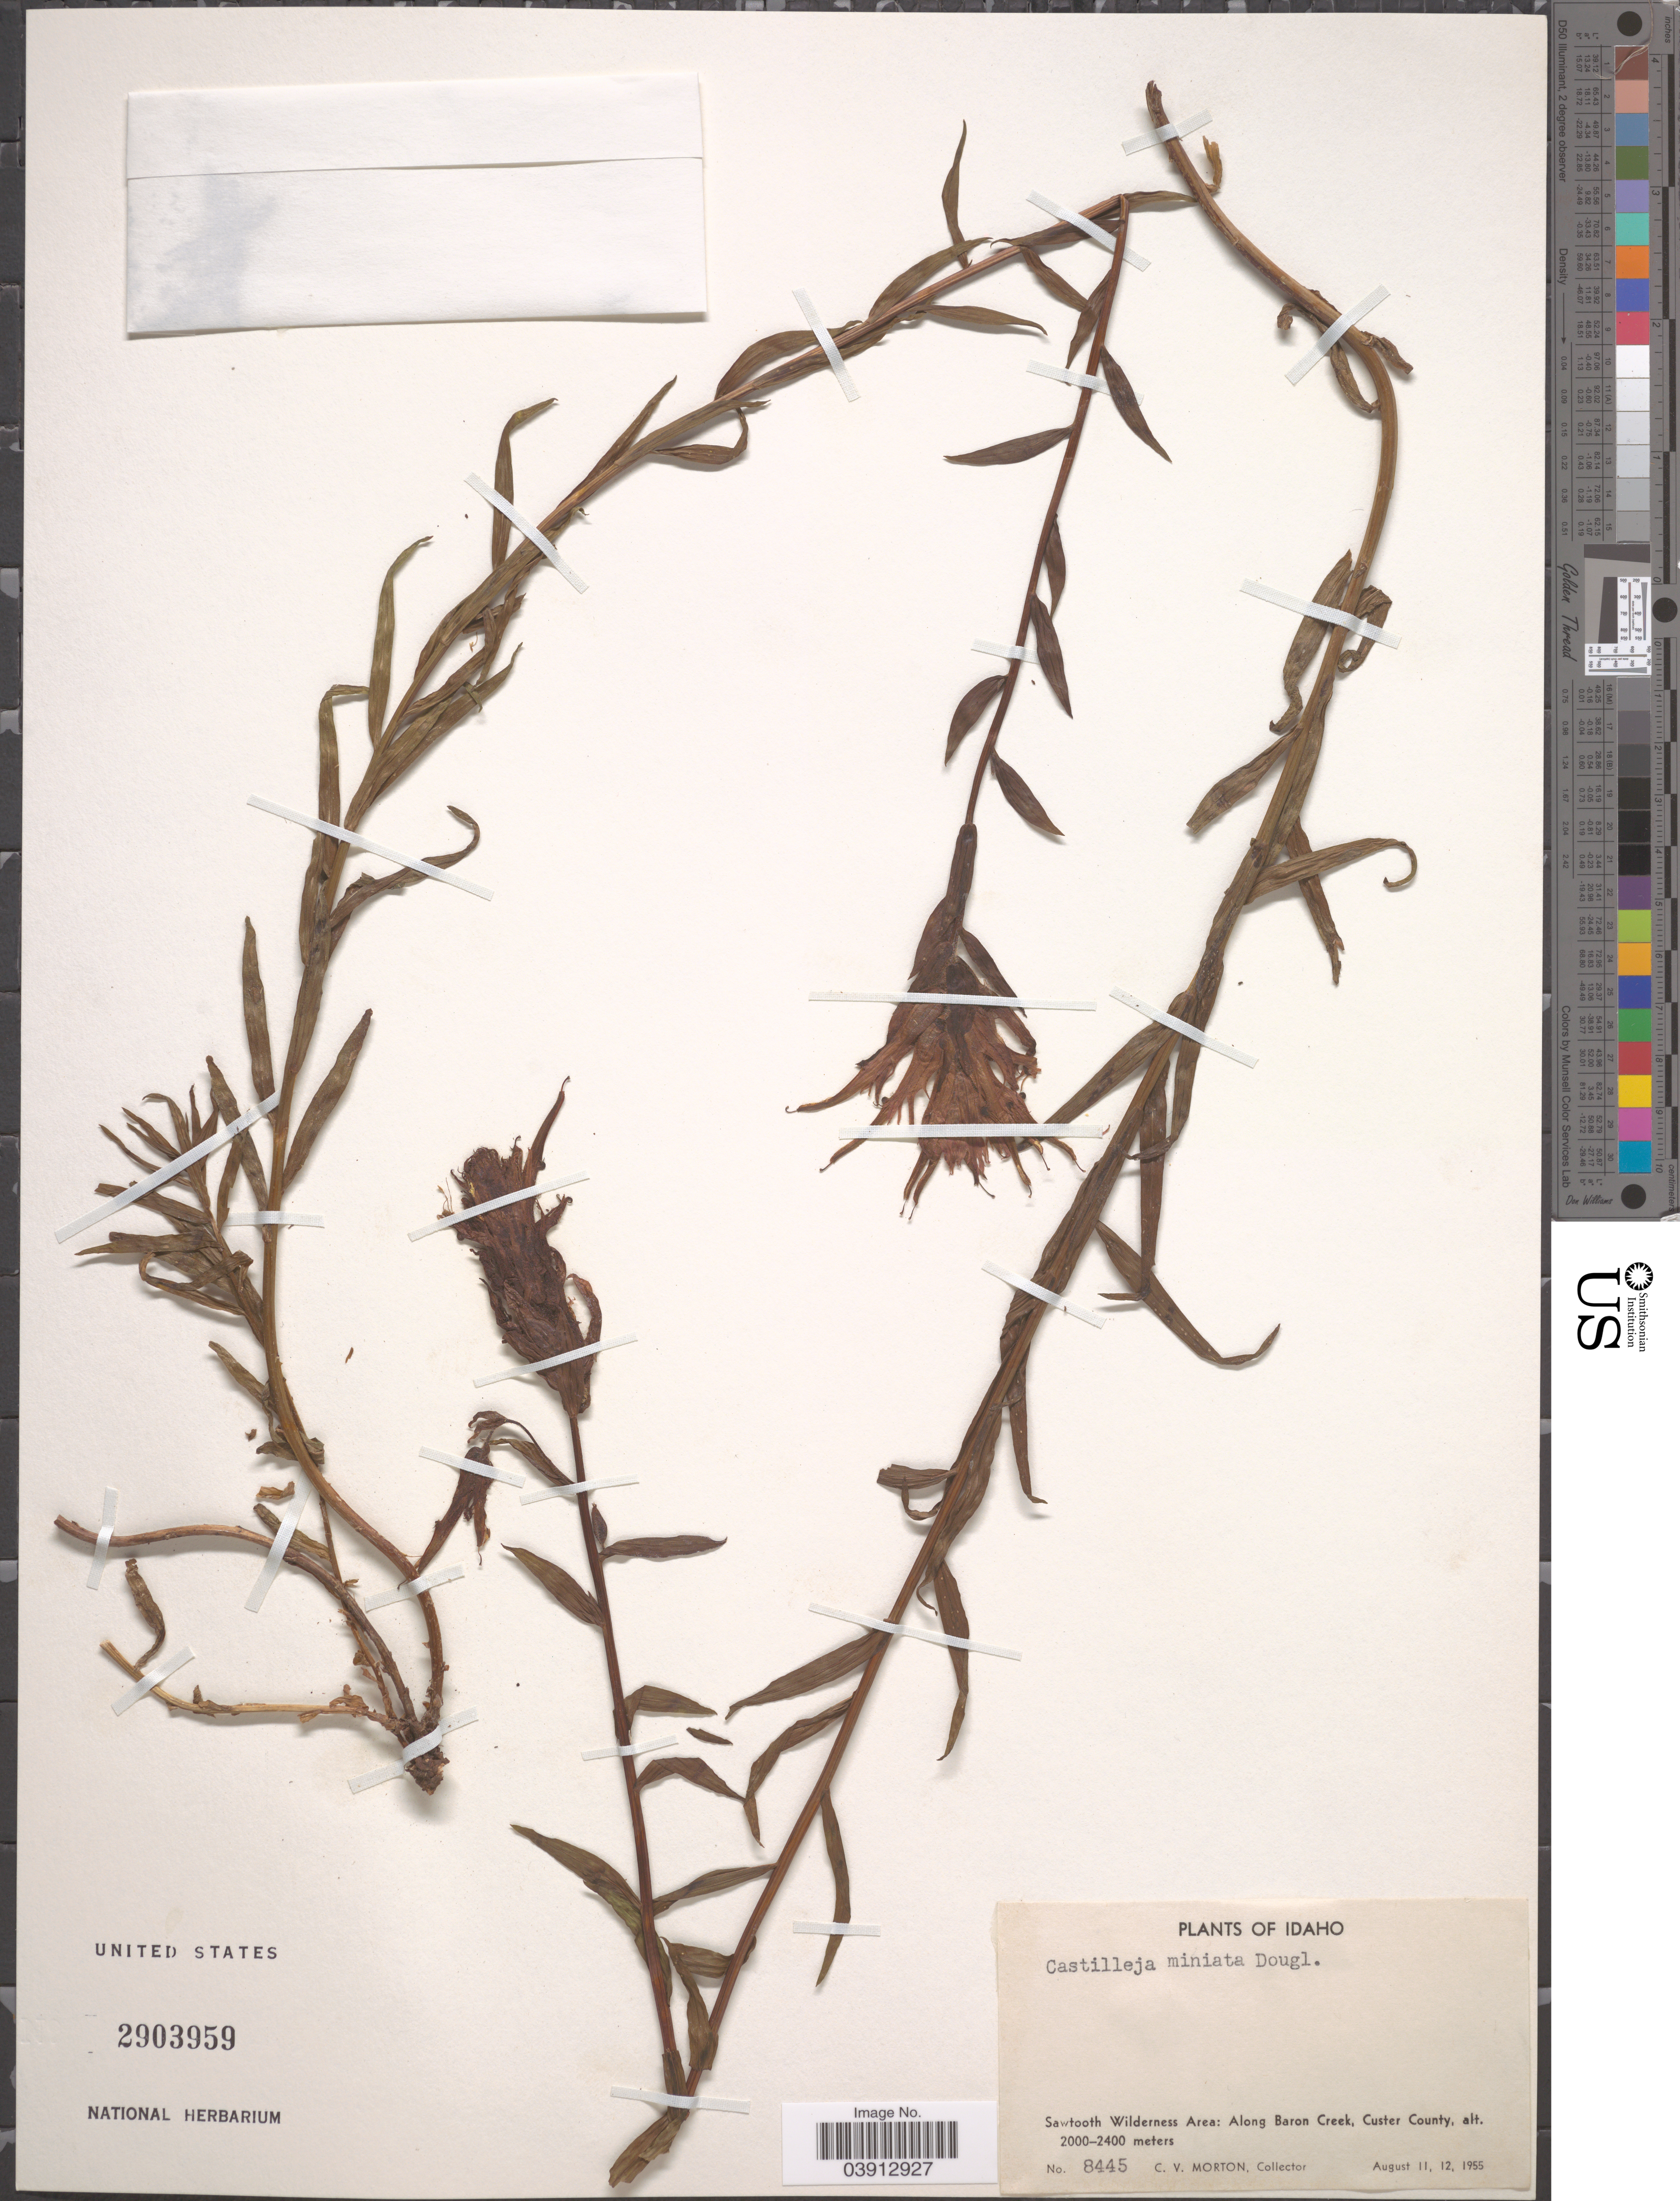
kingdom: Plantae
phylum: Tracheophyta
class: Magnoliopsida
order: Lamiales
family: Orobanchaceae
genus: Castilleja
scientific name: Castilleja miniata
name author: Douglas ex Hook.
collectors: C. V. Morton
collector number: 8445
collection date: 1955-08-11/1955-08-12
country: United States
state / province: Idaho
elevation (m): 2000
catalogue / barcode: US 2903959